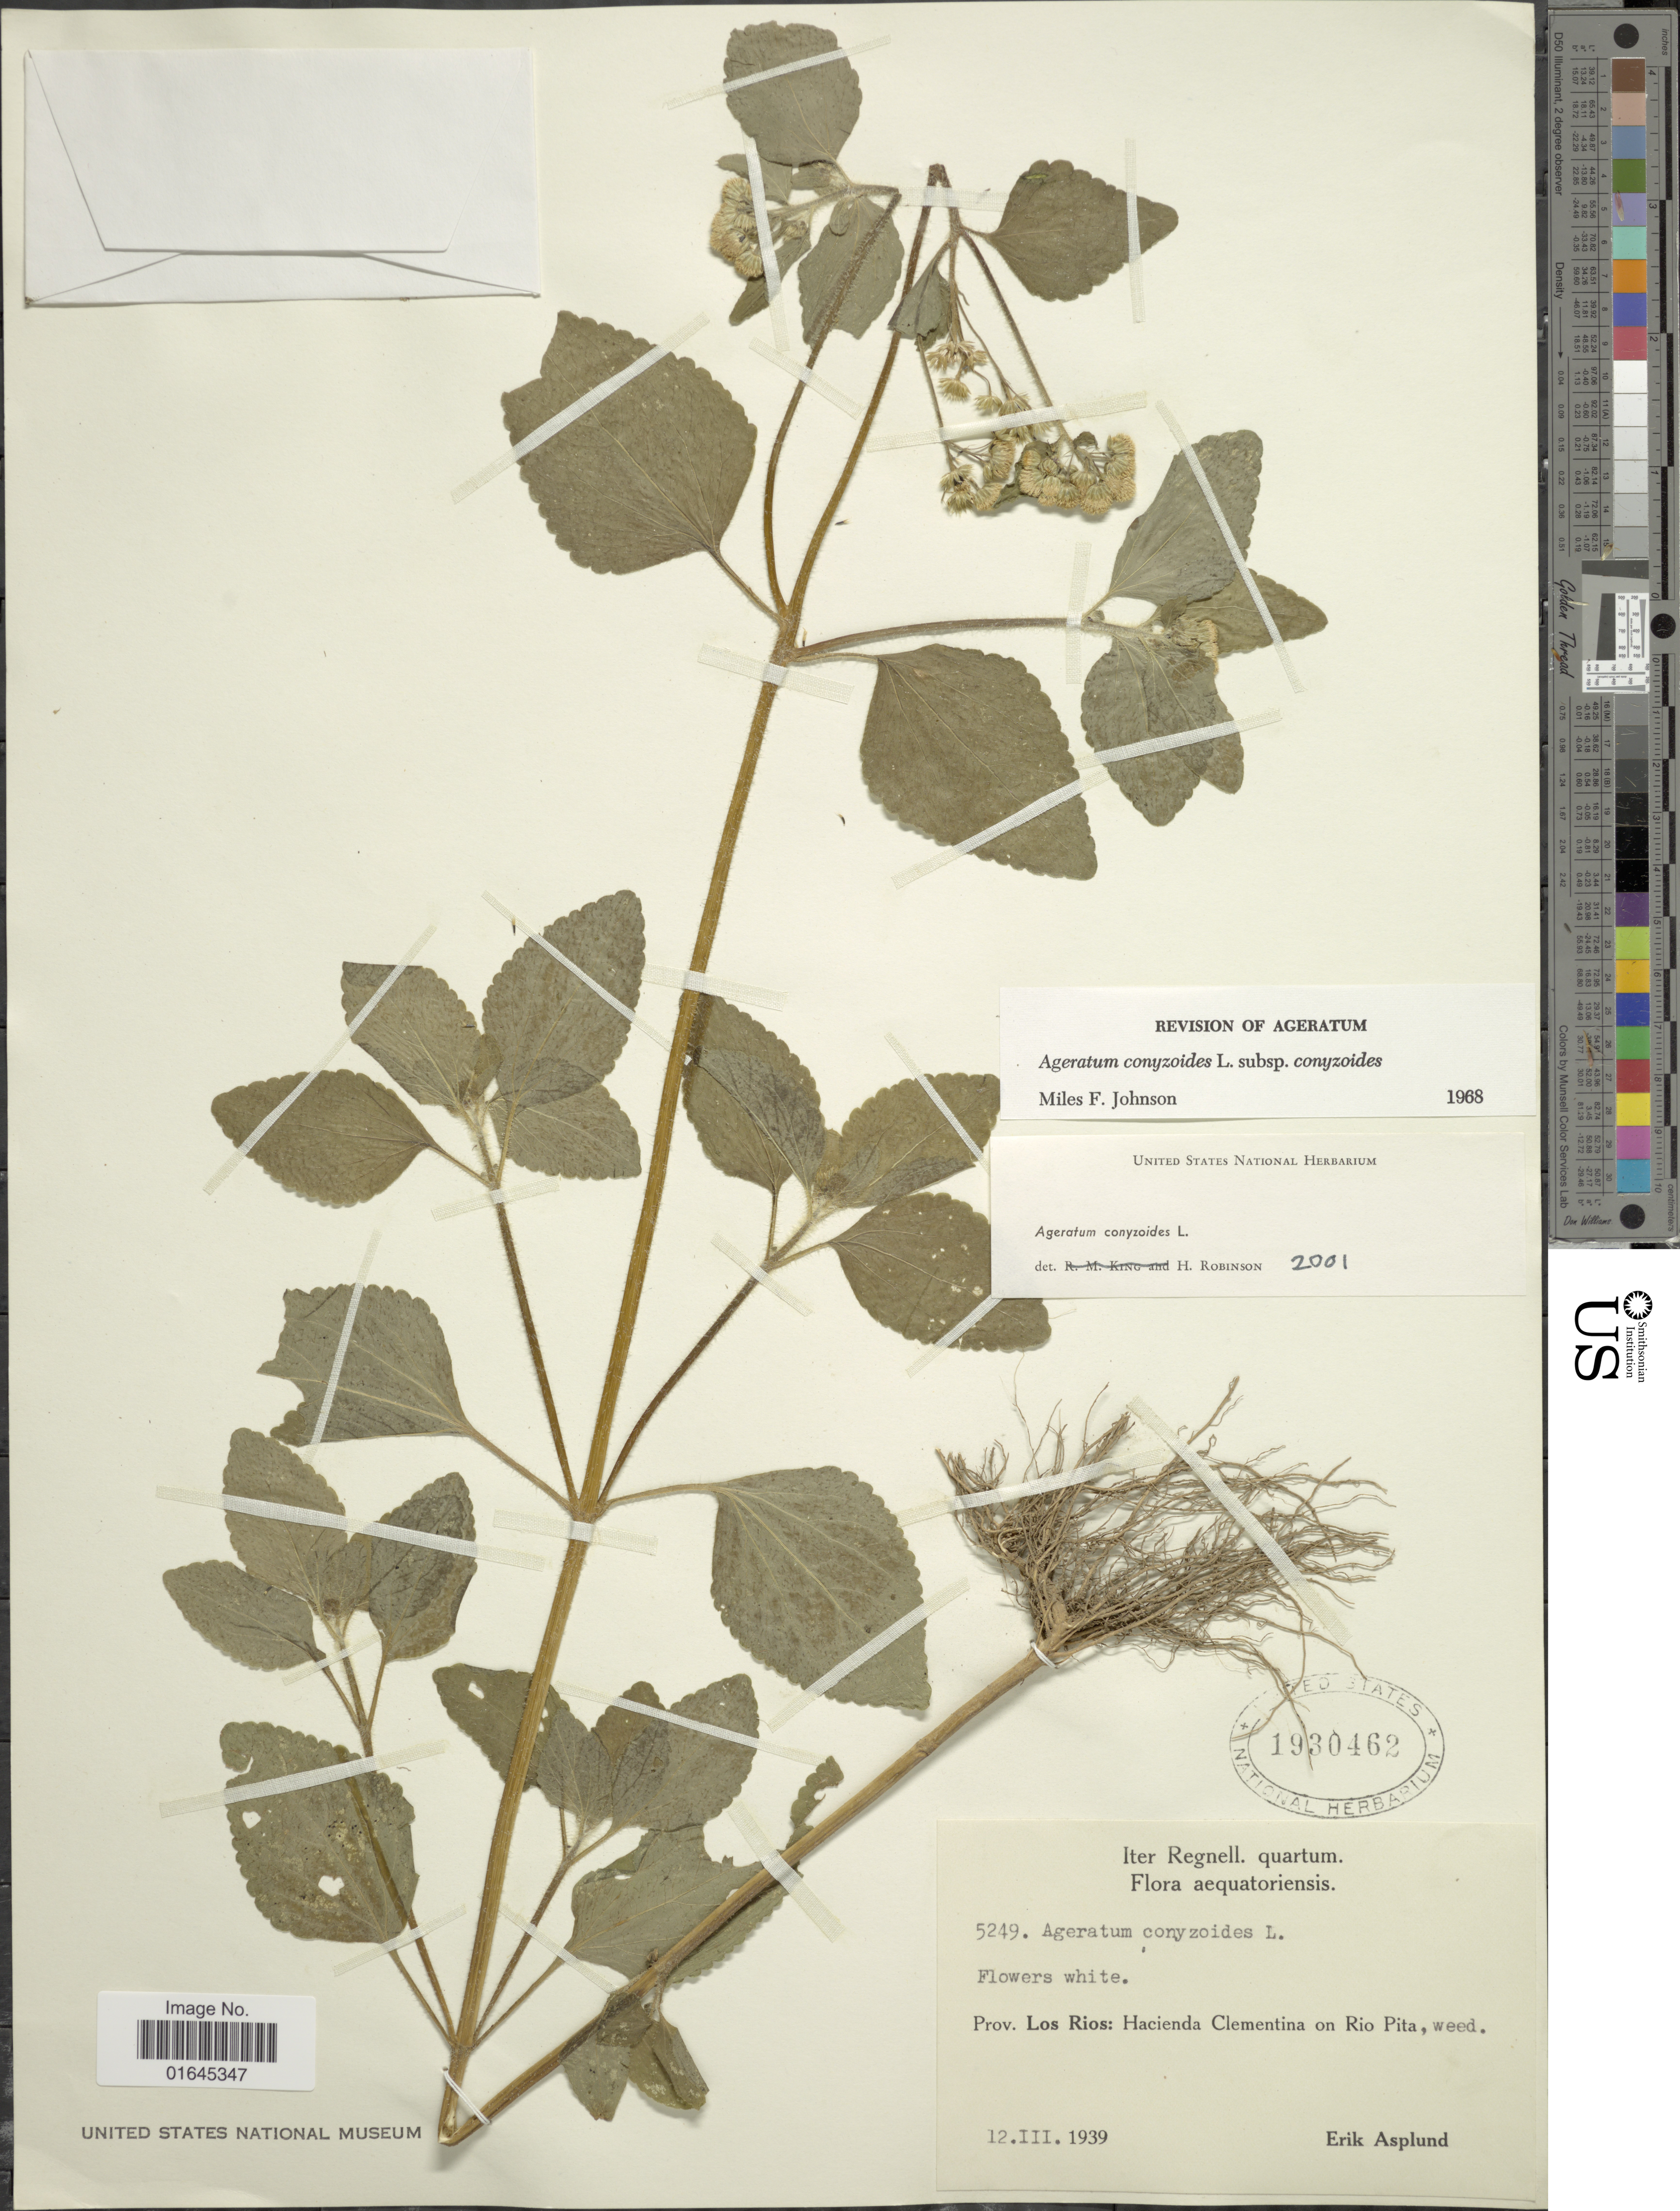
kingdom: Plantae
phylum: Tracheophyta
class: Magnoliopsida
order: Asterales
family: Asteraceae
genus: Ageratum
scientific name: Ageratum conyzoides subsp. conyzoides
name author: L.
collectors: E. Asplund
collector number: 5249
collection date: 1939-03-12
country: Ecuador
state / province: Los Ríos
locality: Hacienda Clementina on Rio Pita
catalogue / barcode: US 1930462